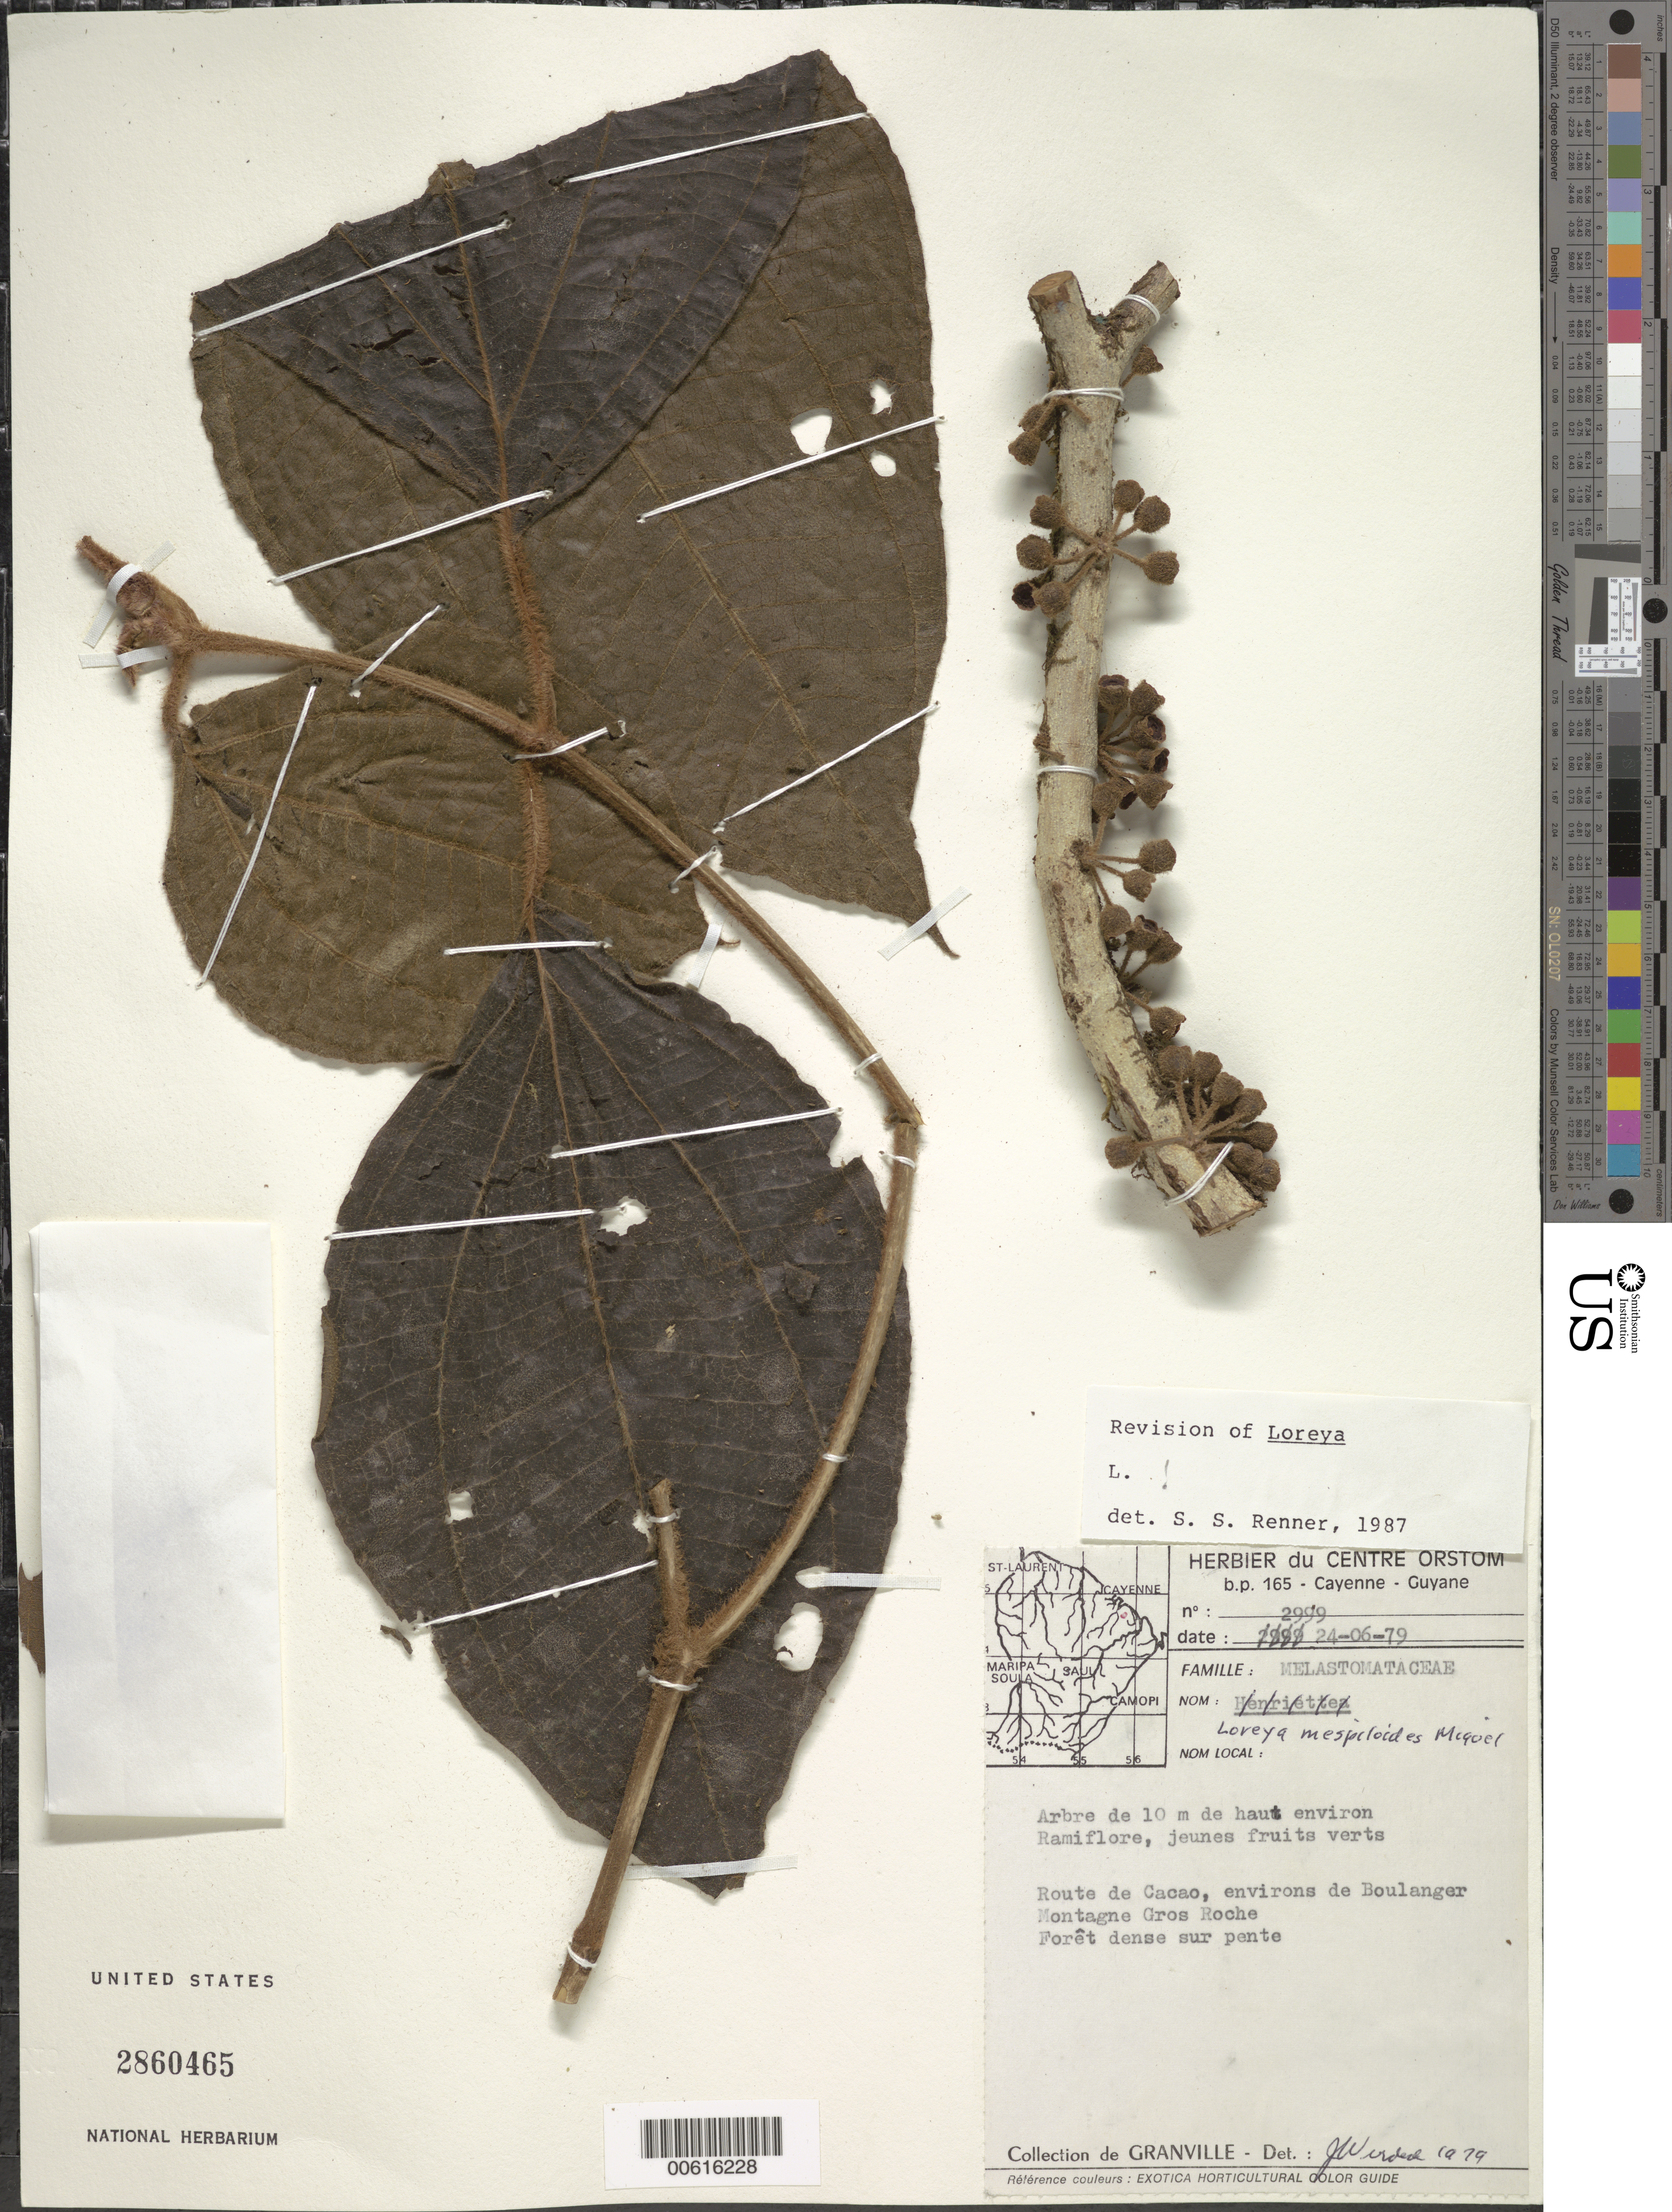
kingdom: Plantae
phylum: Tracheophyta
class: Magnoliopsida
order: Myrtales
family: Melastomataceae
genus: Bellucia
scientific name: Bellucia mespiloides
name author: (Miq.) J.F. Macbr.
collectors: J.-J. de Granville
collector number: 2999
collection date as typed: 24-Jun-79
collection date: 1979-06-24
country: French Guiana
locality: Montagne Gros Roche, route de Cacao, Boulanger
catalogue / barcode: US 2860465